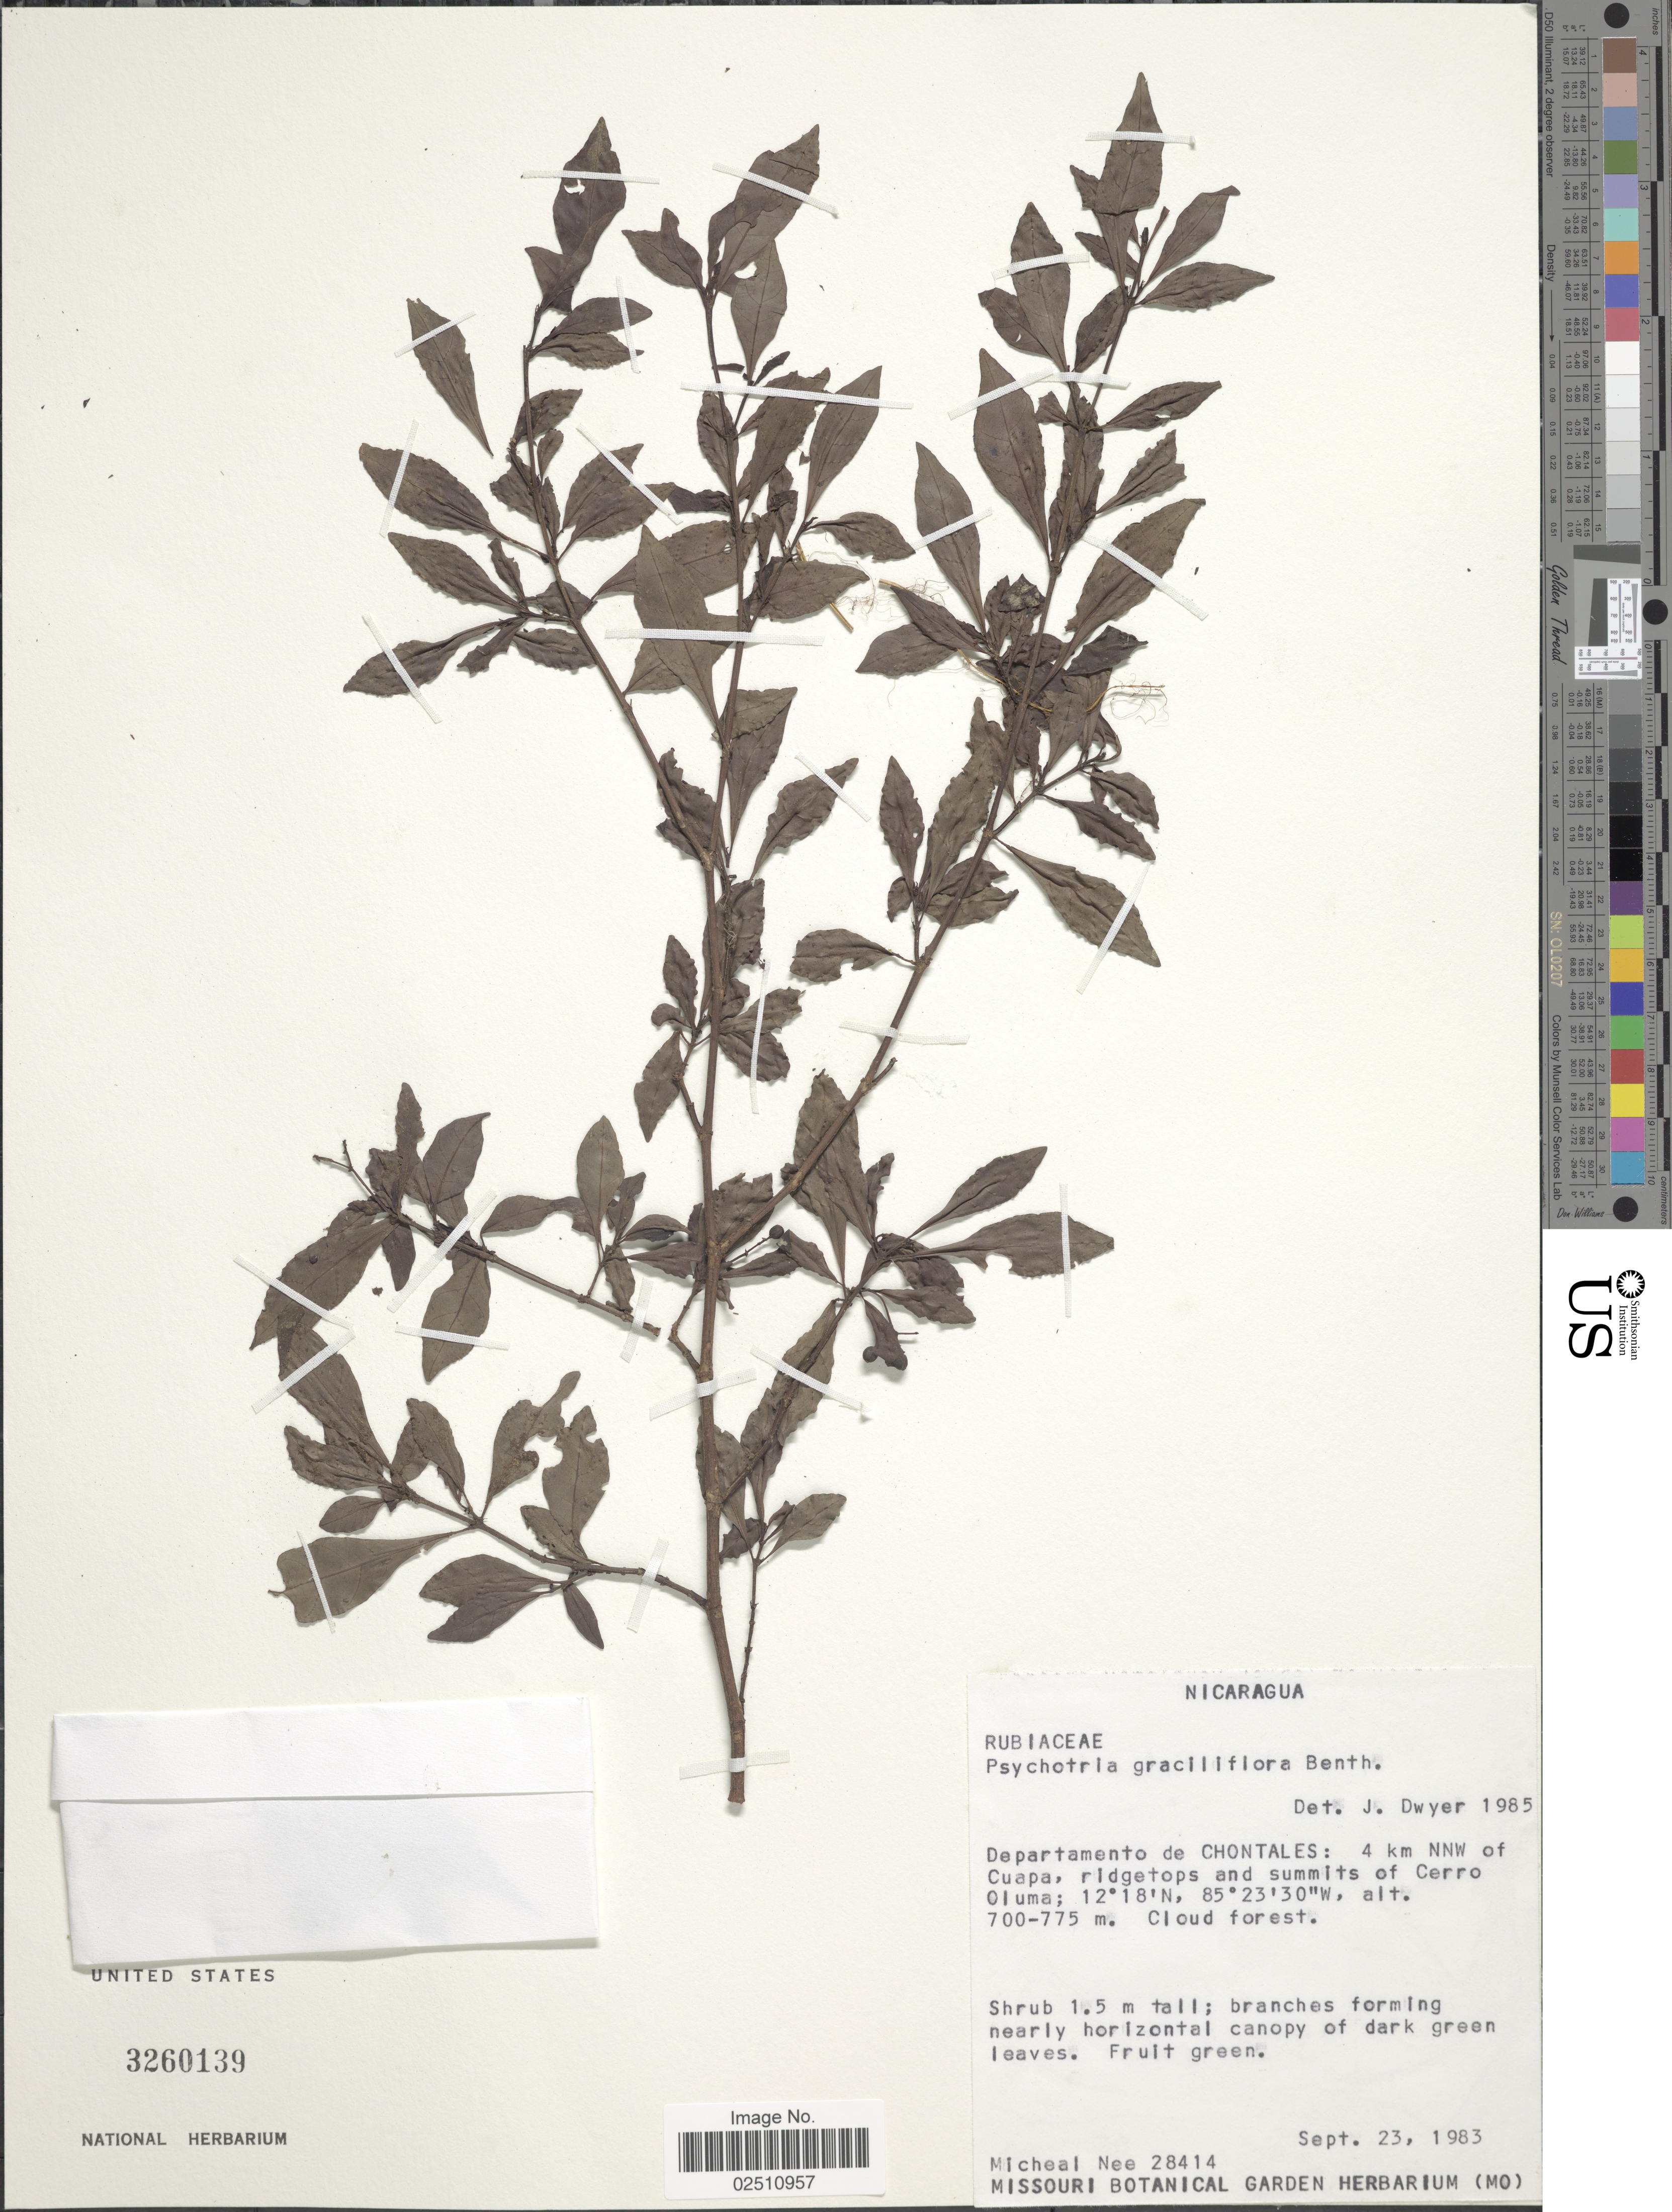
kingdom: Plantae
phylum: Tracheophyta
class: Magnoliopsida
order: Gentianales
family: Rubiaceae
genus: Psychotria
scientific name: Psychotria graciliflora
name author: Benth.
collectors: M. Nee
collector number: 28414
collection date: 1983-09-23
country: Nicaragua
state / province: Chontales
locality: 4 km NNW of Cuapa, ridgetops and summits of Cerro Oluma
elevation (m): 700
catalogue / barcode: US 3260139